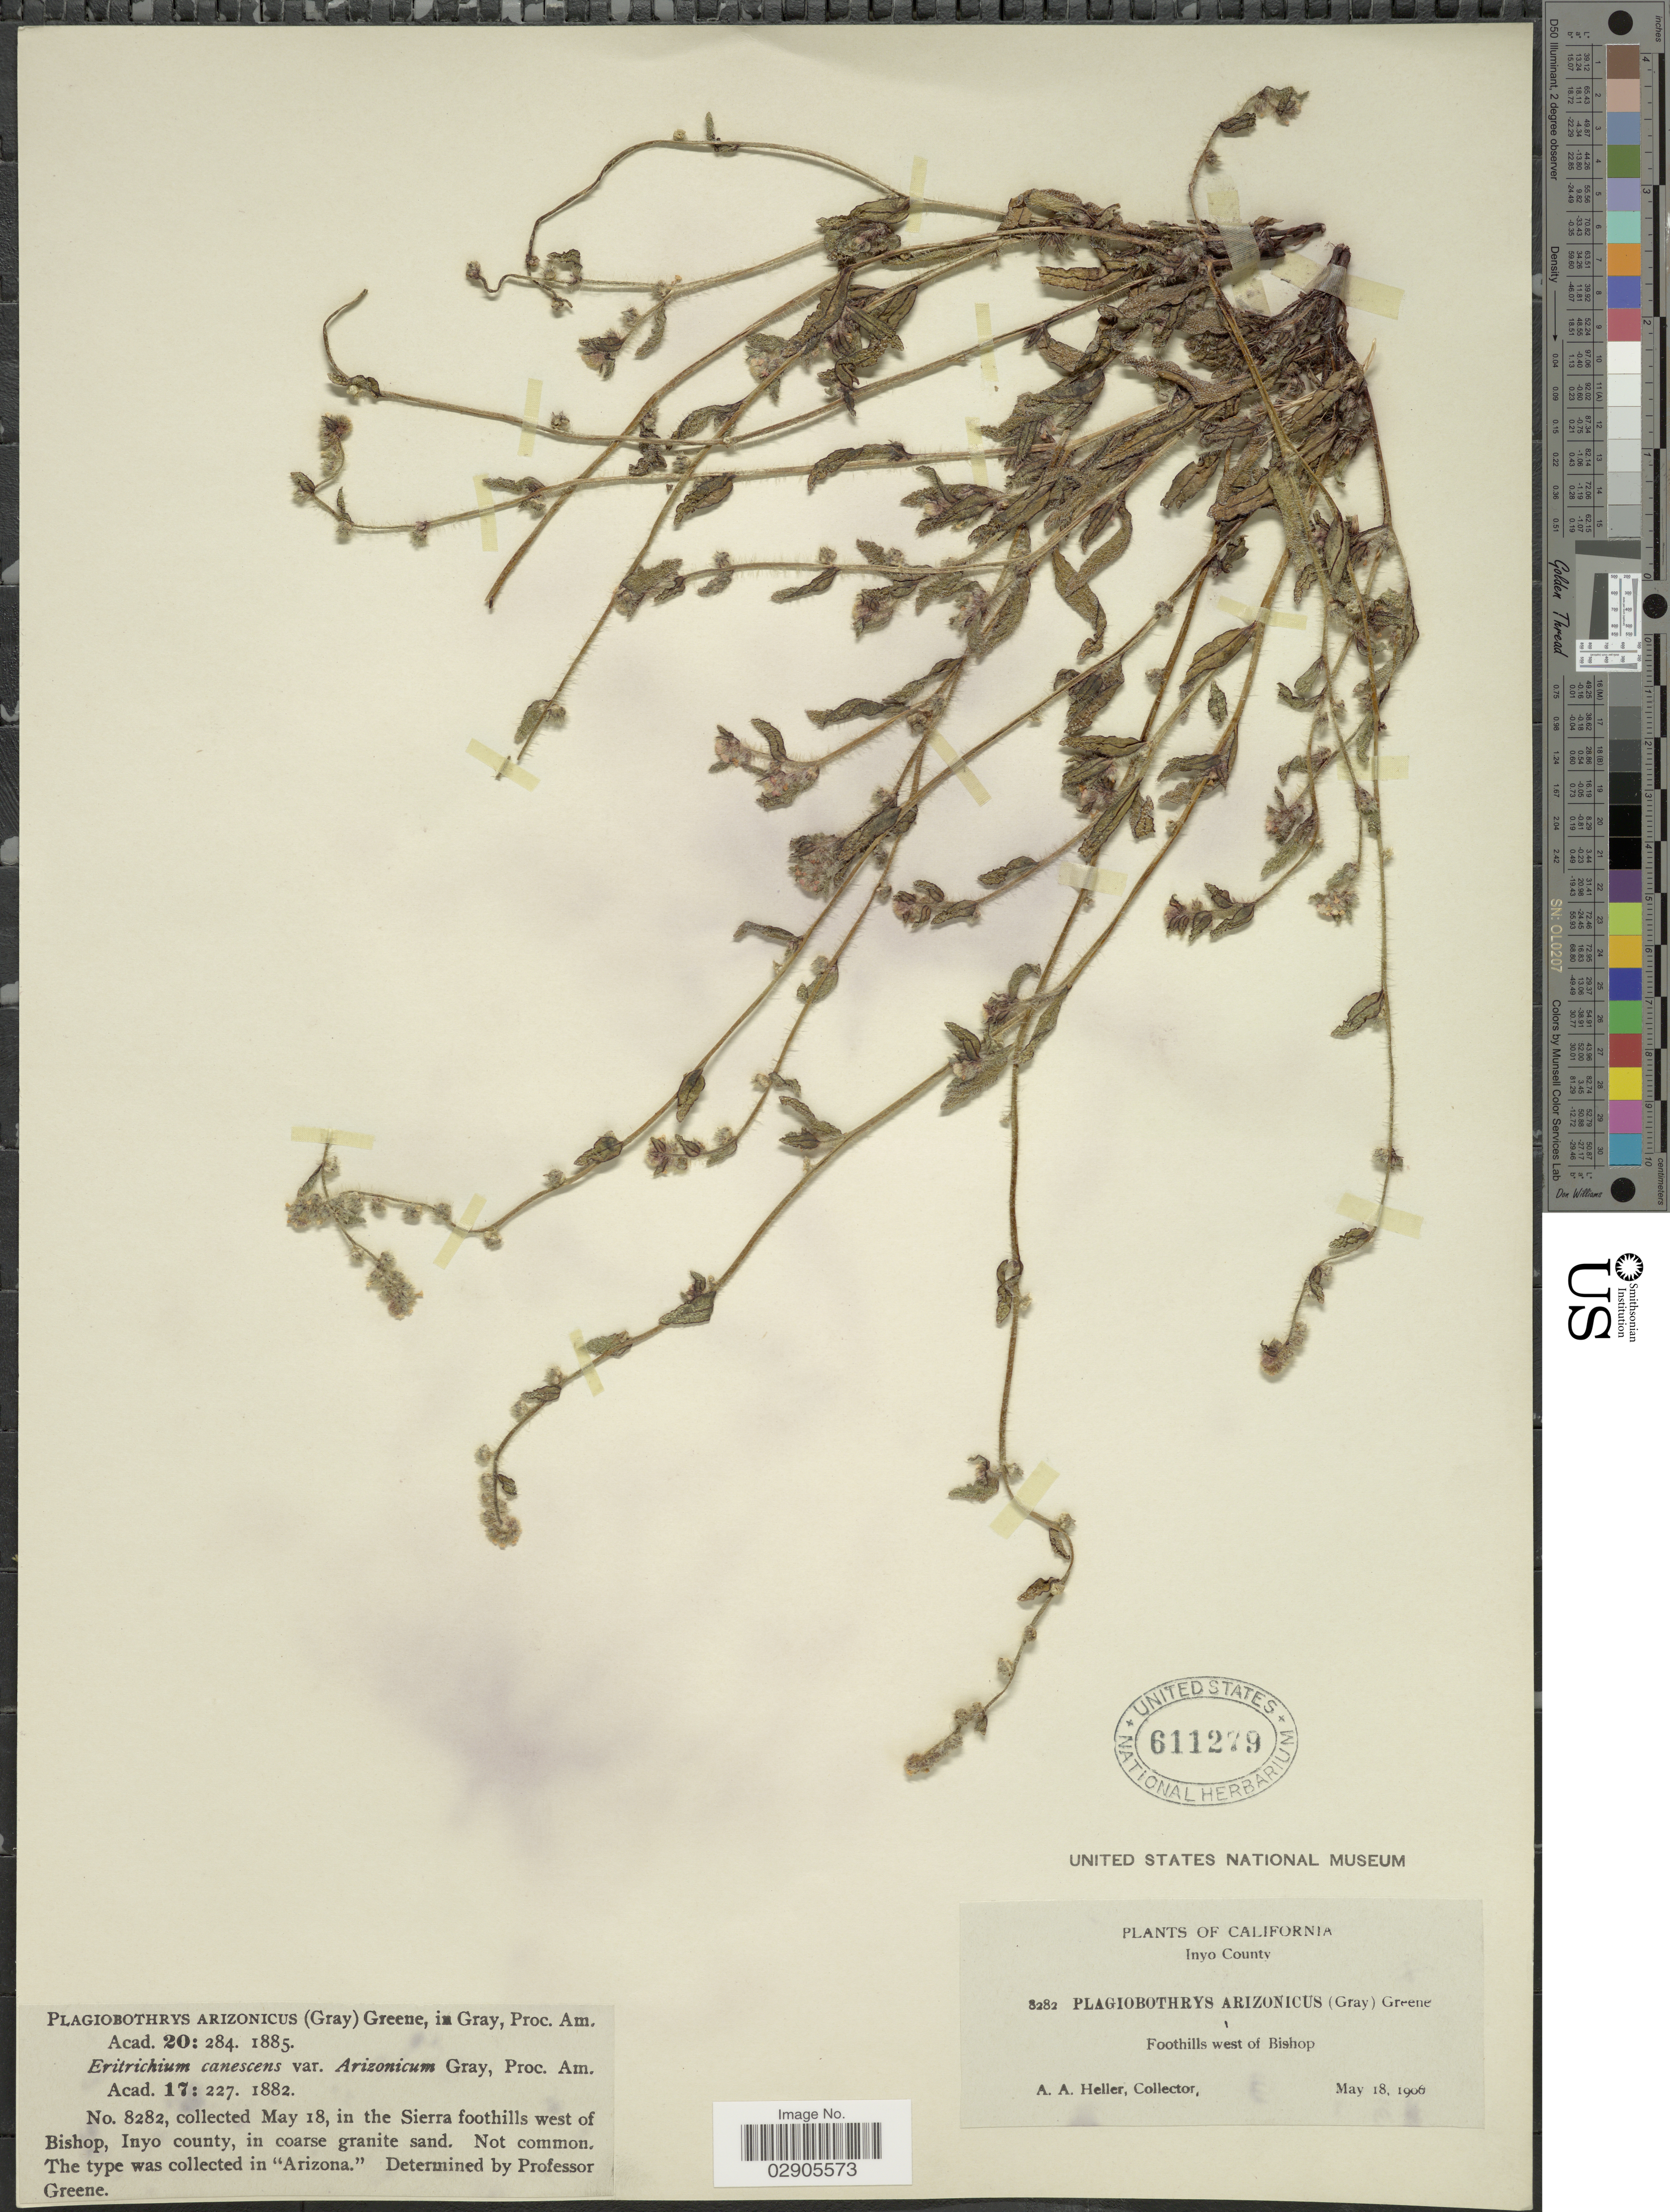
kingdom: Plantae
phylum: Tracheophyta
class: Magnoliopsida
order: Boraginales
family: Boraginaceae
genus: Plagiobothrys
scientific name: Plagiobothrys arizonicus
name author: (A. Gray) Greene ex A. Gray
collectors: A. A. Heller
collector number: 8282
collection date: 1906-05-18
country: United States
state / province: California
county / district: Inyo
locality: Inyo County. Foothills west of Bishop.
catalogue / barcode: US 611279